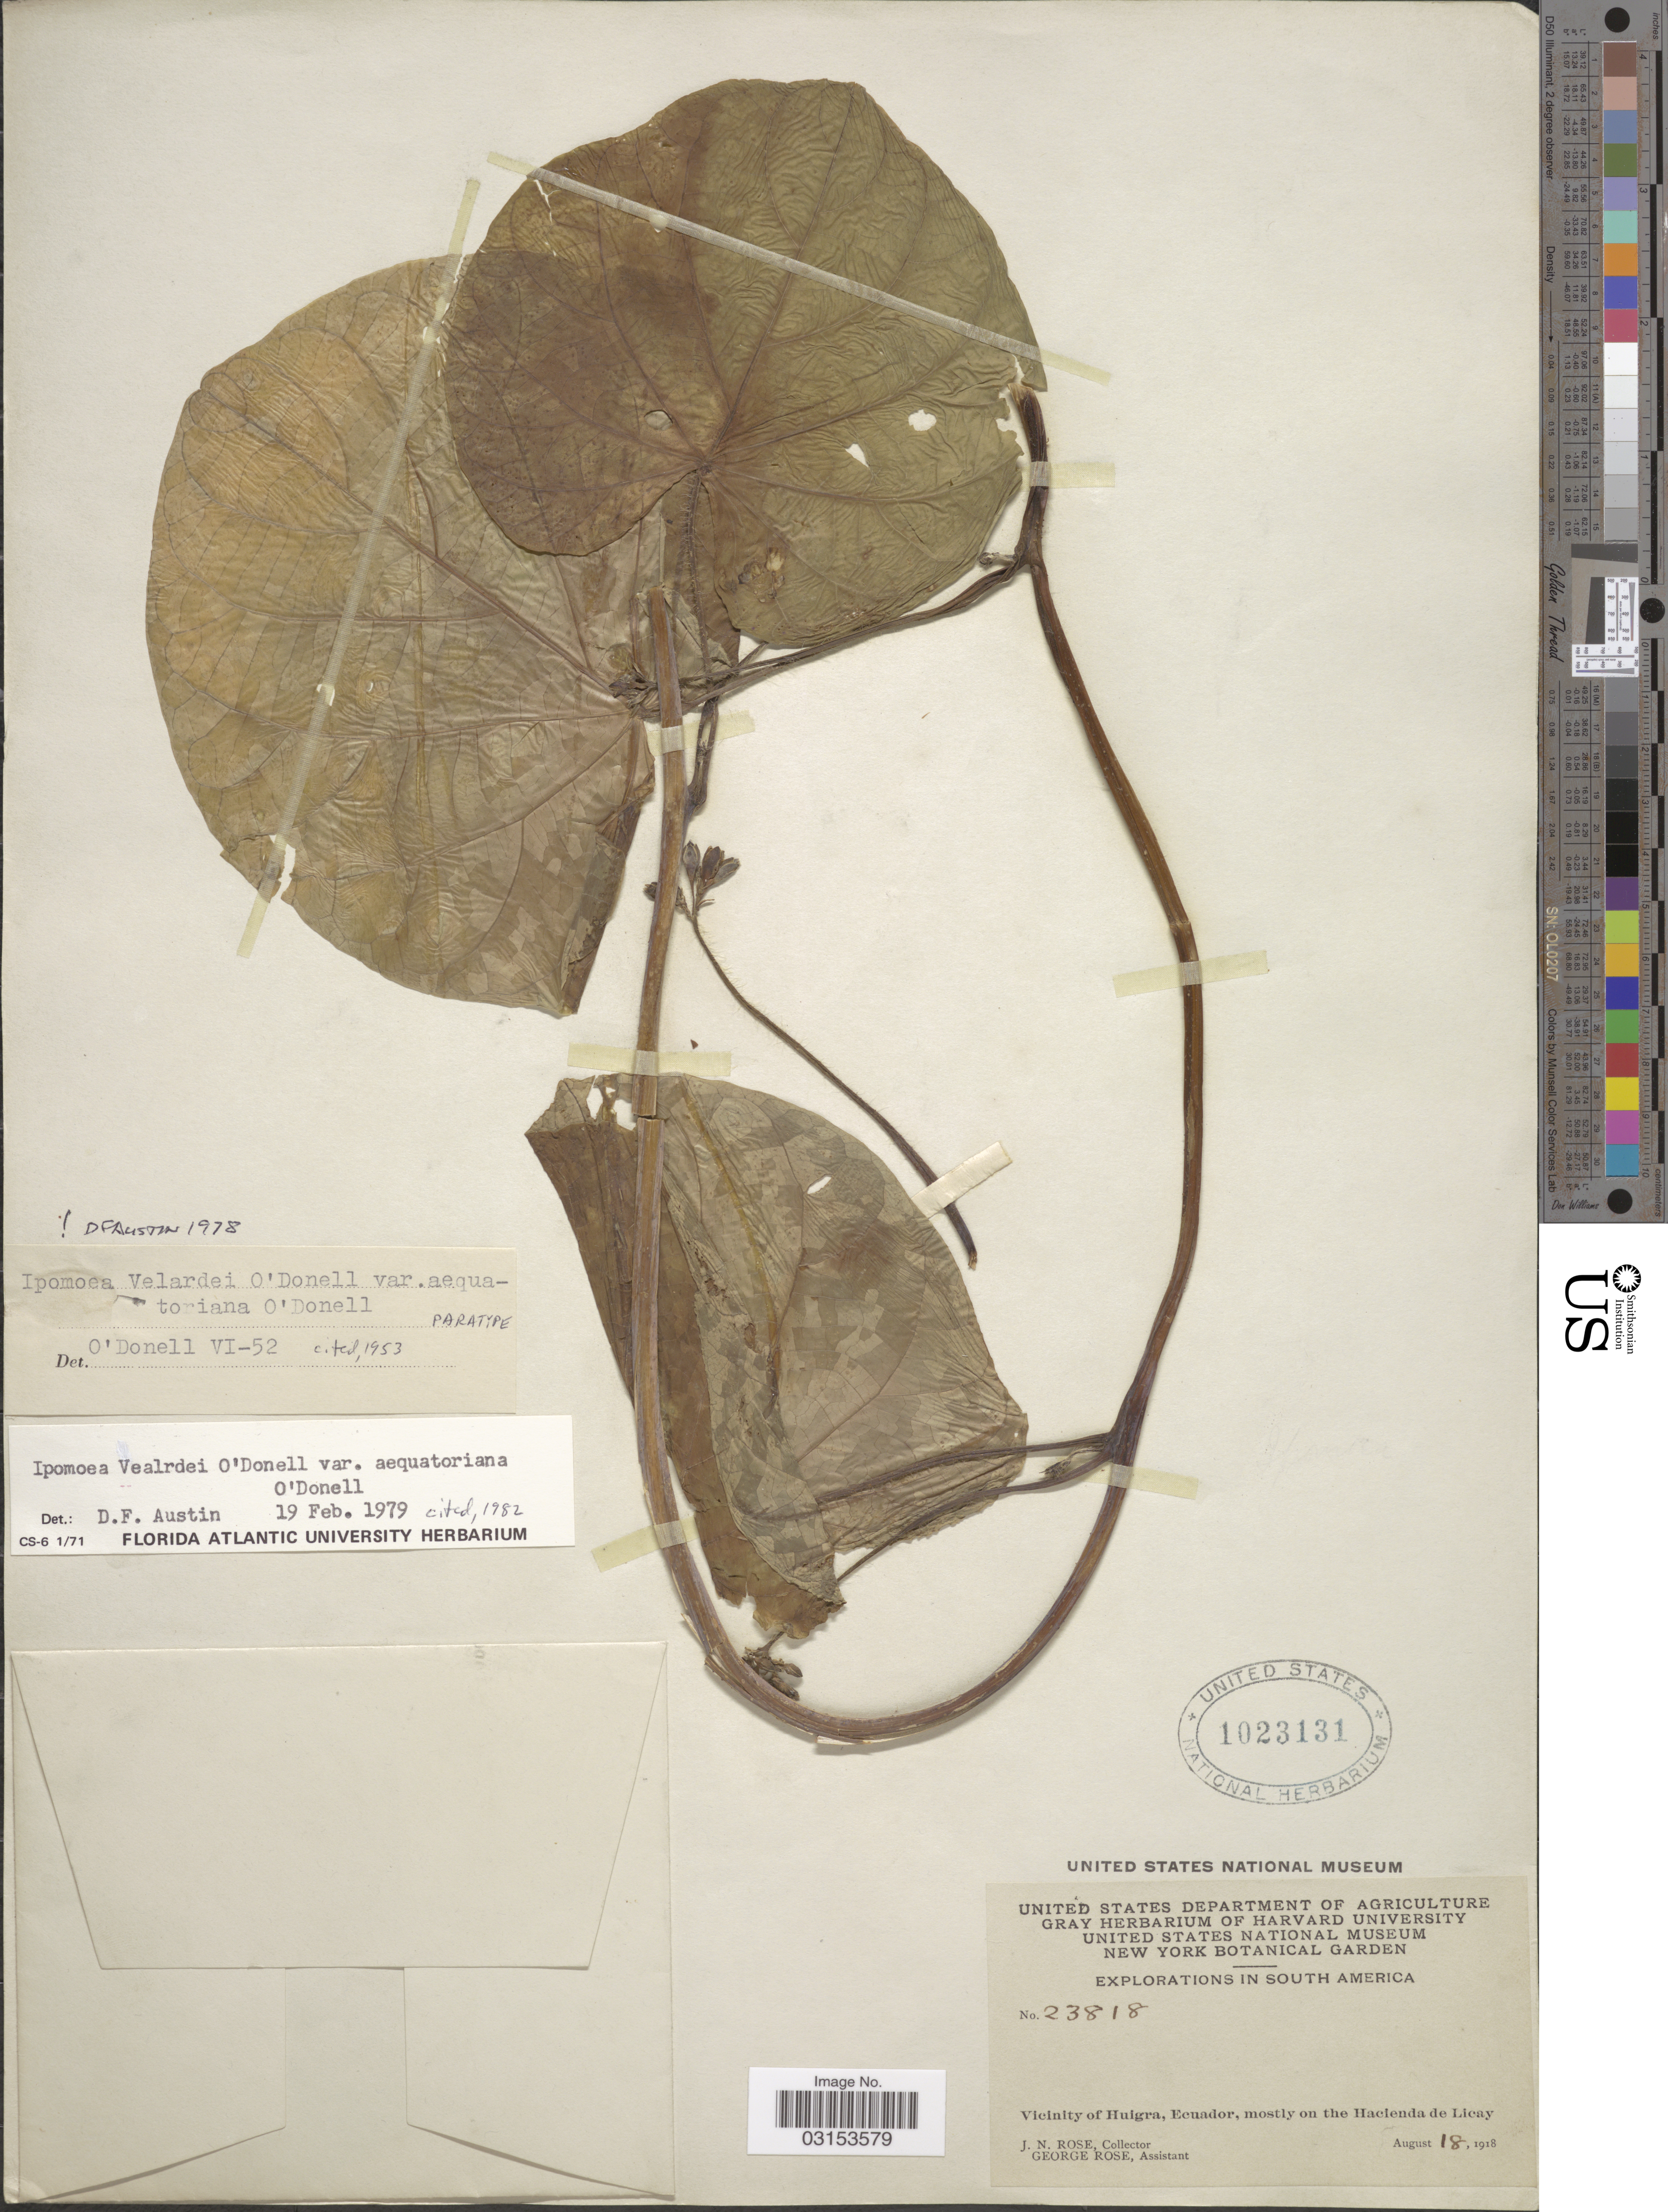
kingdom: Plantae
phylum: Tracheophyta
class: Magnoliopsida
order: Solanales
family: Convolvulaceae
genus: Ipomoea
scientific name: Ipomoea velardei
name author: O'Donell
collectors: J. N. Rose & G. Rose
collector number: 23818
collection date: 1918-08-18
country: Ecuador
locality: Vicinity of Huigra, mostly on the Hacienda de Licay.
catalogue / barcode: US 1023131